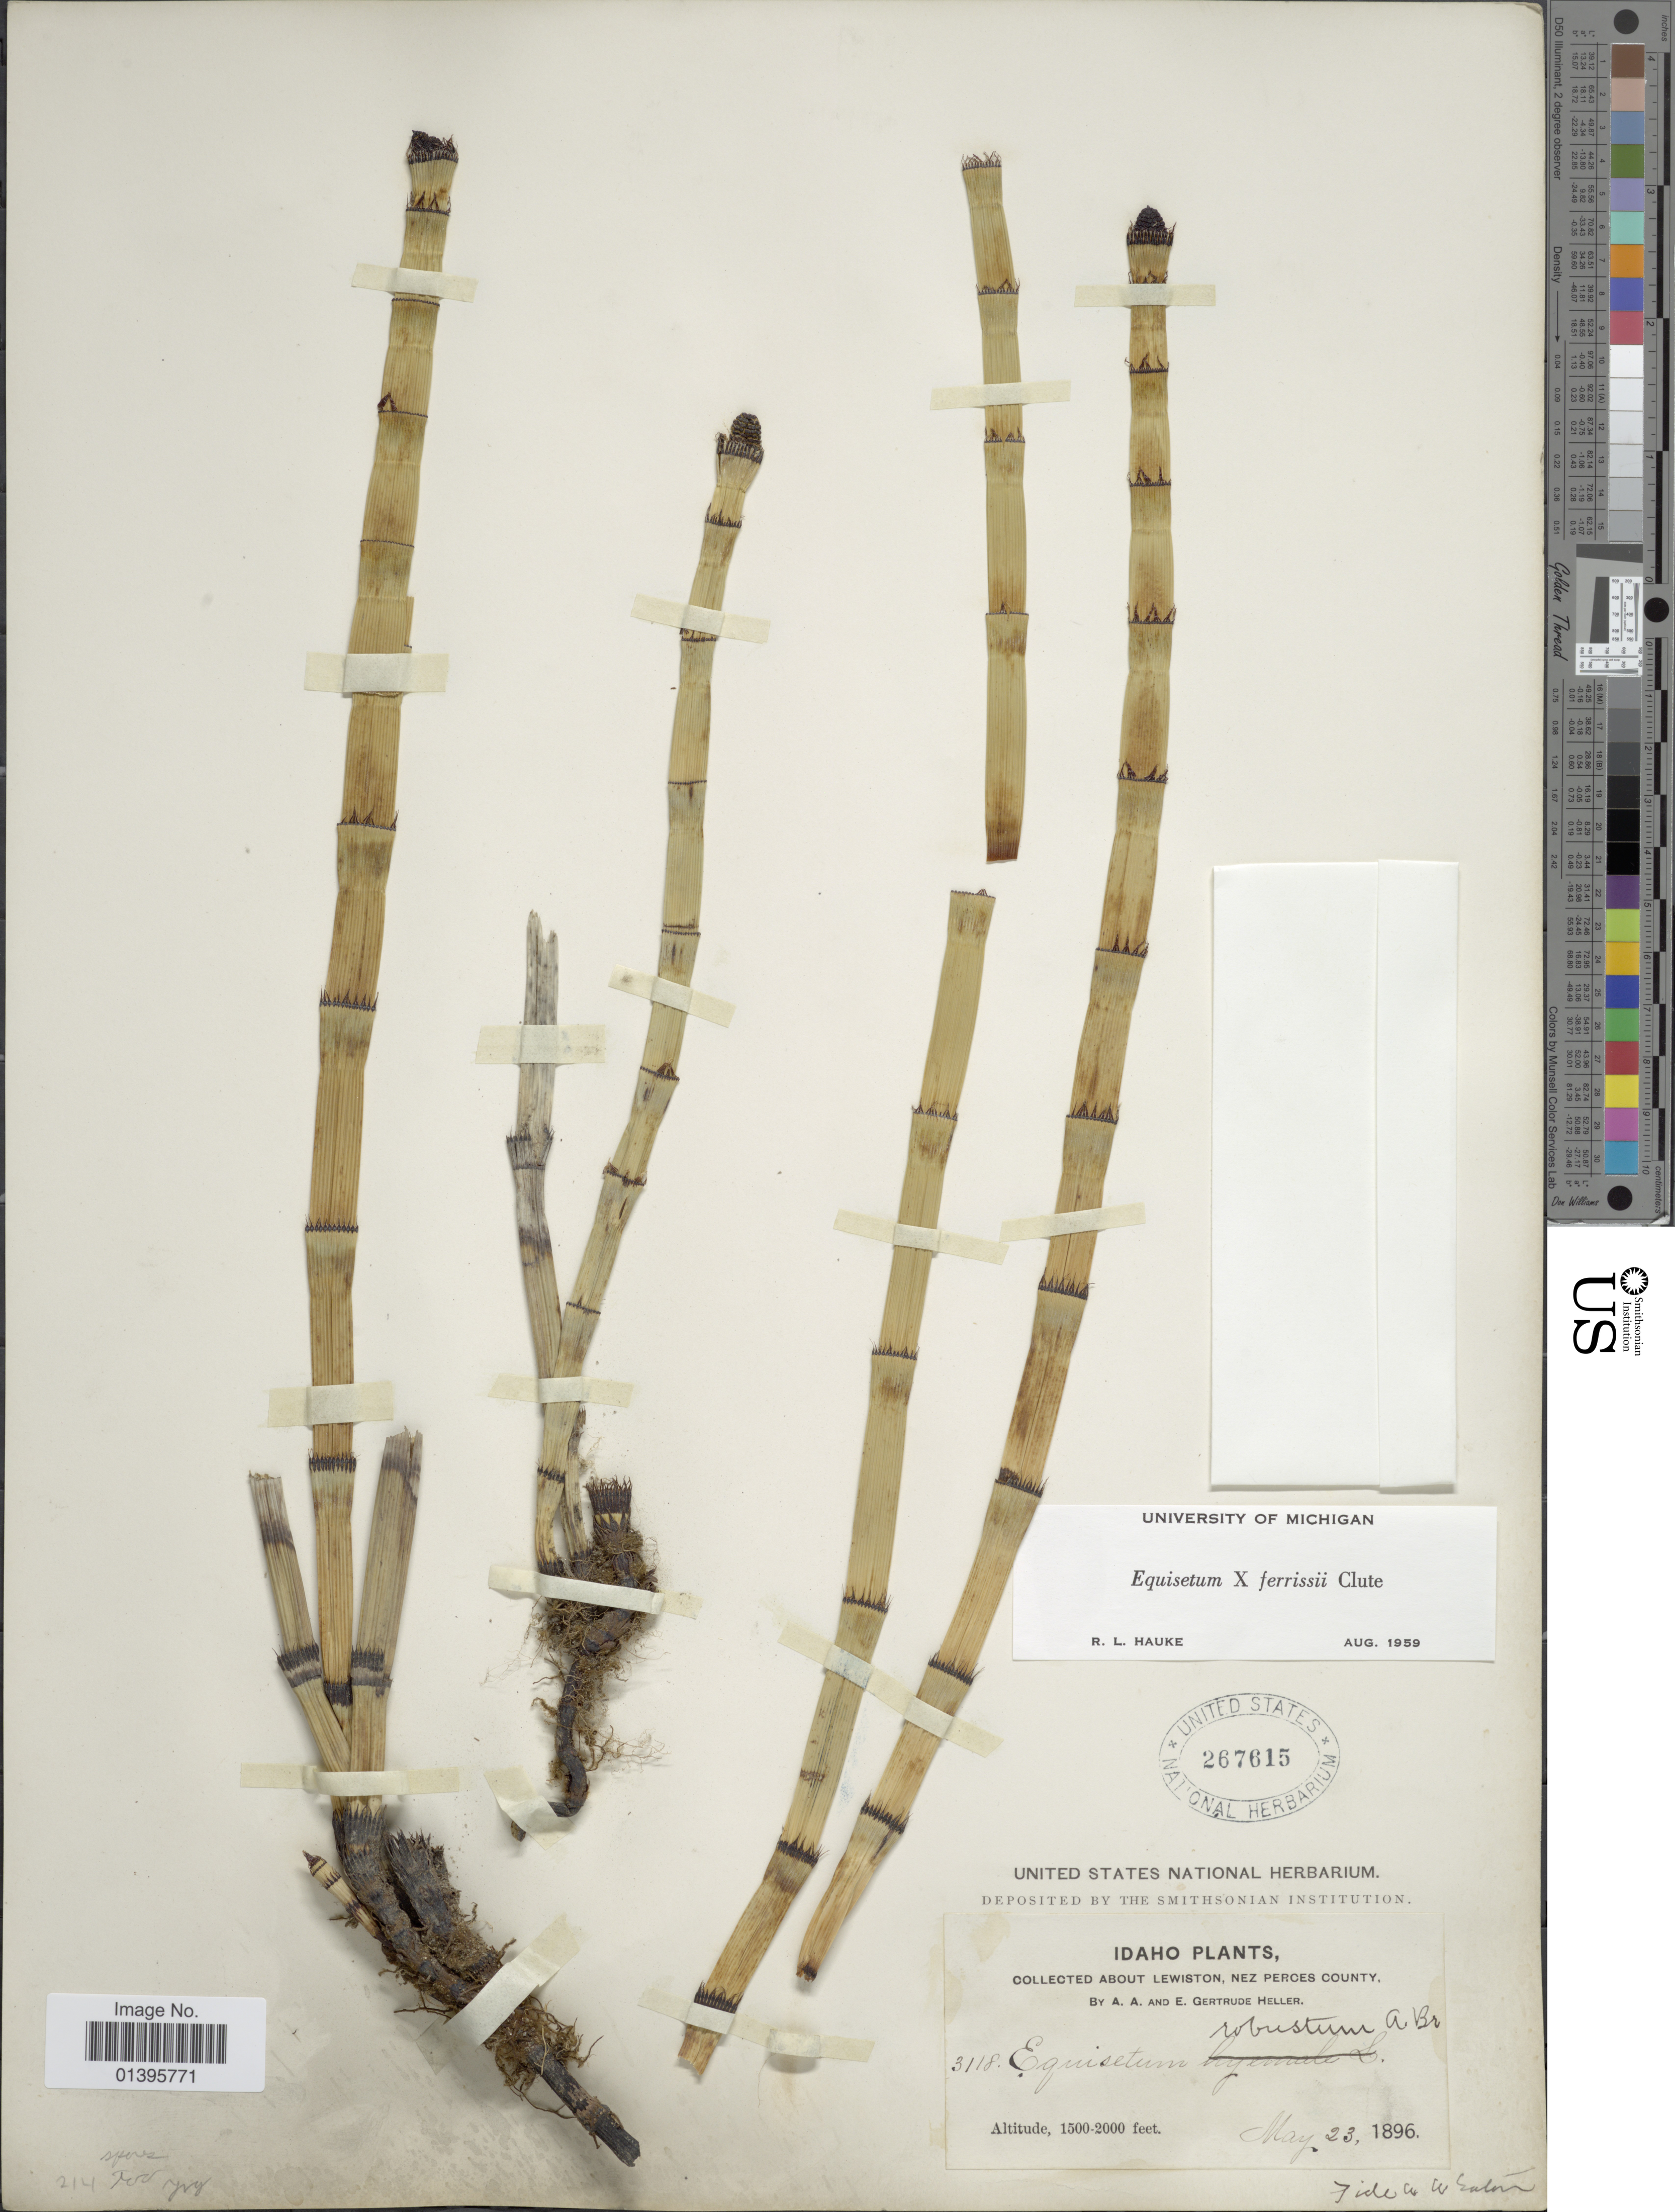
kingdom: Plantae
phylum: Tracheophyta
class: Polypodiopsida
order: Equisetales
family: Equisetaceae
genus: Equisetum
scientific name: Equisetum x ferrissii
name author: Clute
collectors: A. A. Heller & E. G. Heller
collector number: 3118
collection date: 1896-05-23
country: United States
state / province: Idaho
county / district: Nez Perce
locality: About Lewiston.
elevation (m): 457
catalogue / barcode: US 267615